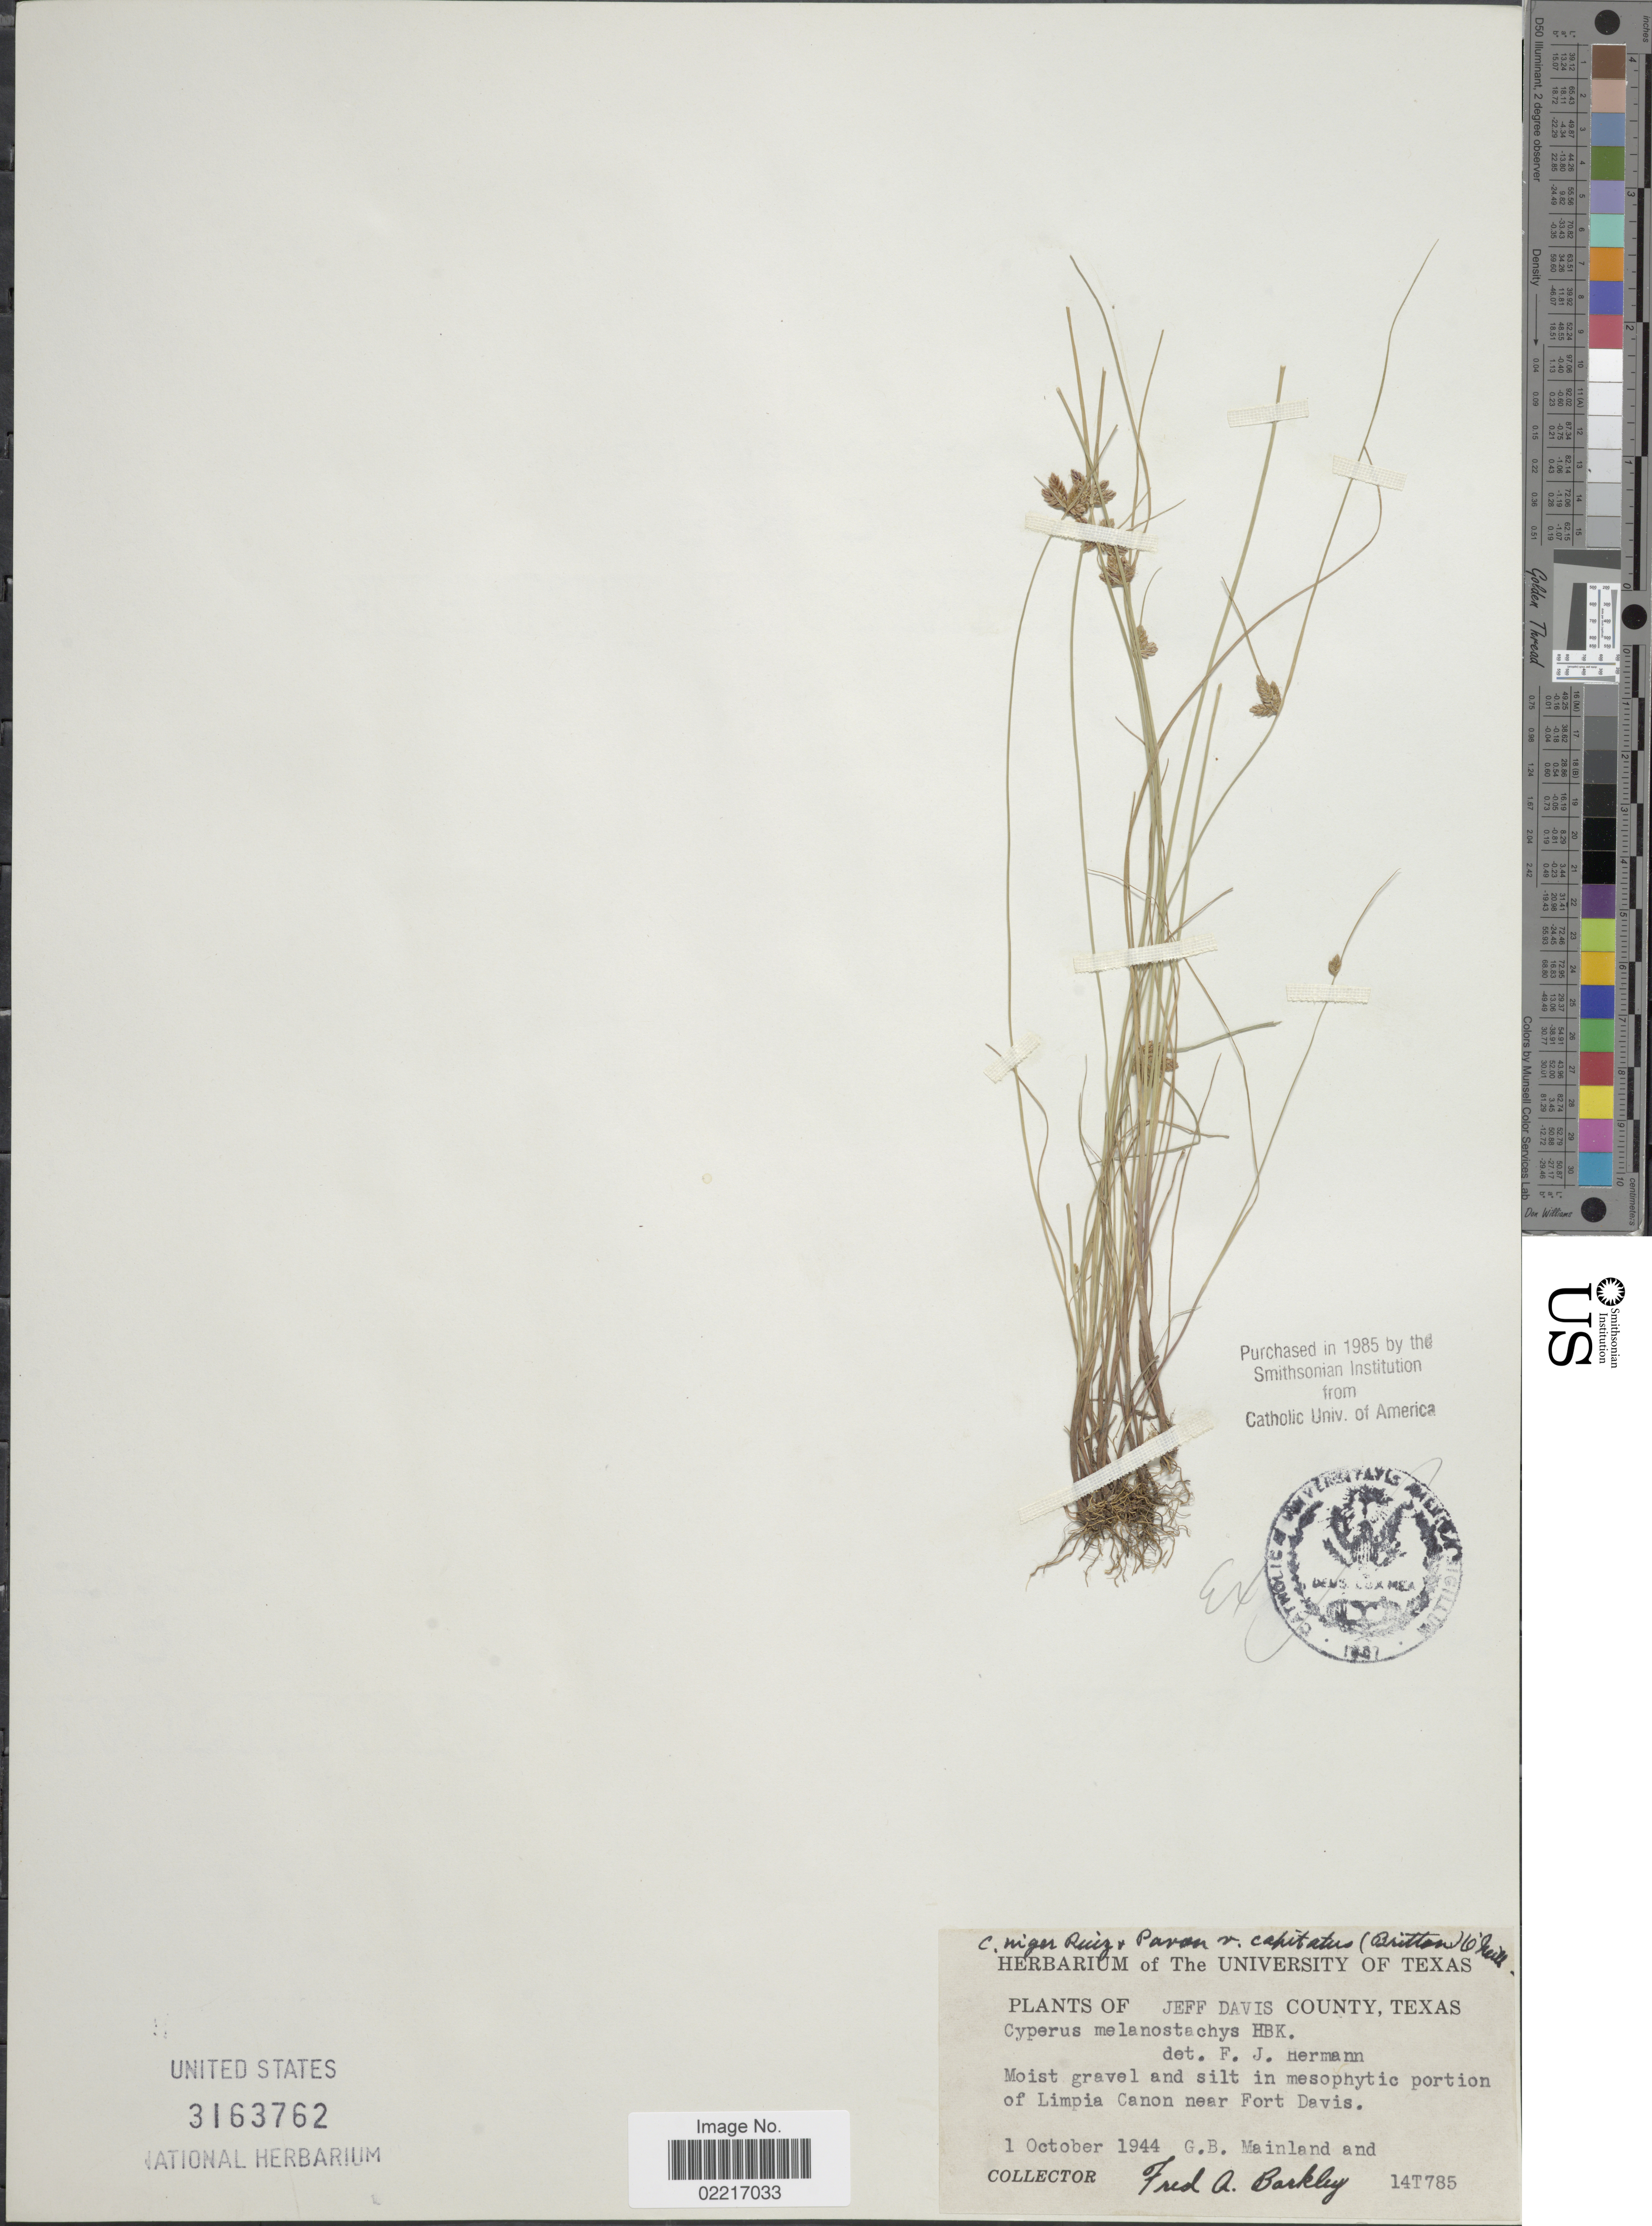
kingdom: Plantae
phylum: Tracheophyta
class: Liliopsida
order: Poales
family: Cyperaceae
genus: Cyperus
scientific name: Cyperus niger var. capitatus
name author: (Britton) O'Neill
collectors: G. Mainland & F. A. Barkley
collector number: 14T785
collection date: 1944-10-01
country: United States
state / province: Texas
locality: Jeff Davis County, Limpia Canon near Fort Davis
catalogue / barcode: US 3163762